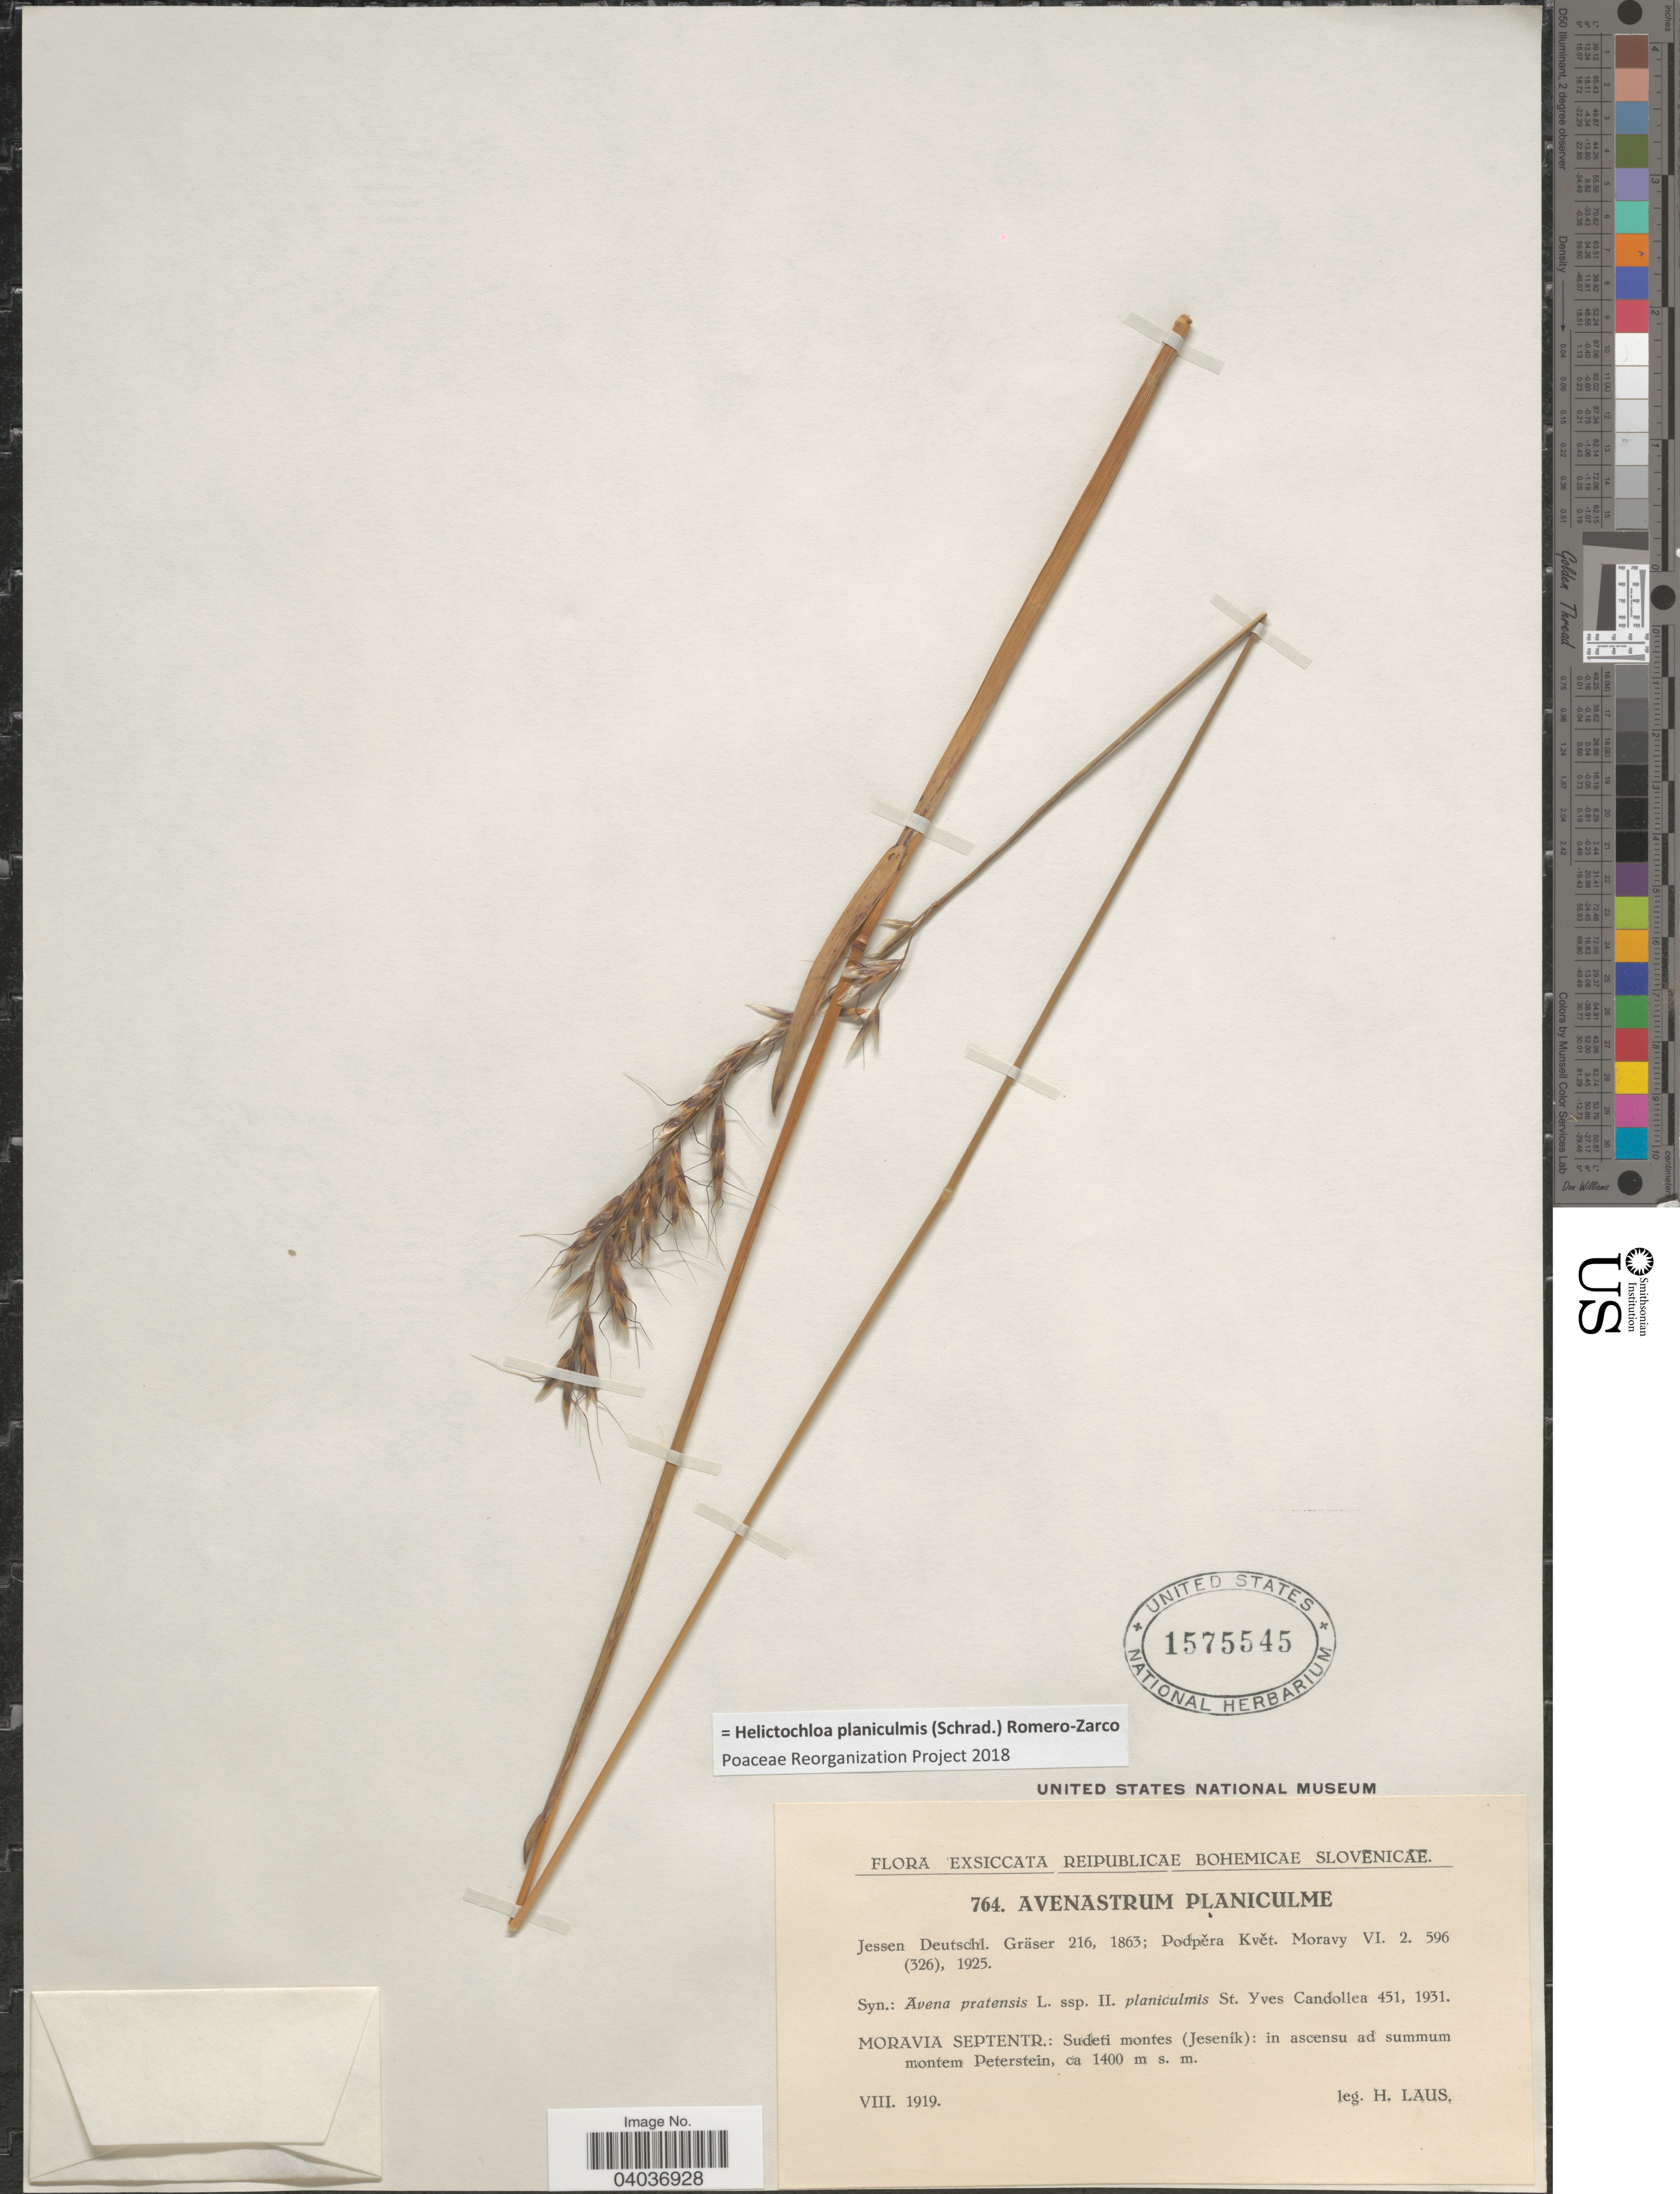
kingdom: Plantae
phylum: Tracheophyta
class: Liliopsida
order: Poales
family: Poaceae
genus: Helictochloa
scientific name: Helictochloa planiculmis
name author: (Schrad.) Romero Zarco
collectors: H. Laus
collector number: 764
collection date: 1919-08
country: Czechia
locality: Reipublicae Bohemicae Slovenicae. Moravia Septentr.: Sudeti montes (Jeseník): in ascensu ad summum montem Peterstein.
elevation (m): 1400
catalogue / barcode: US 1575545